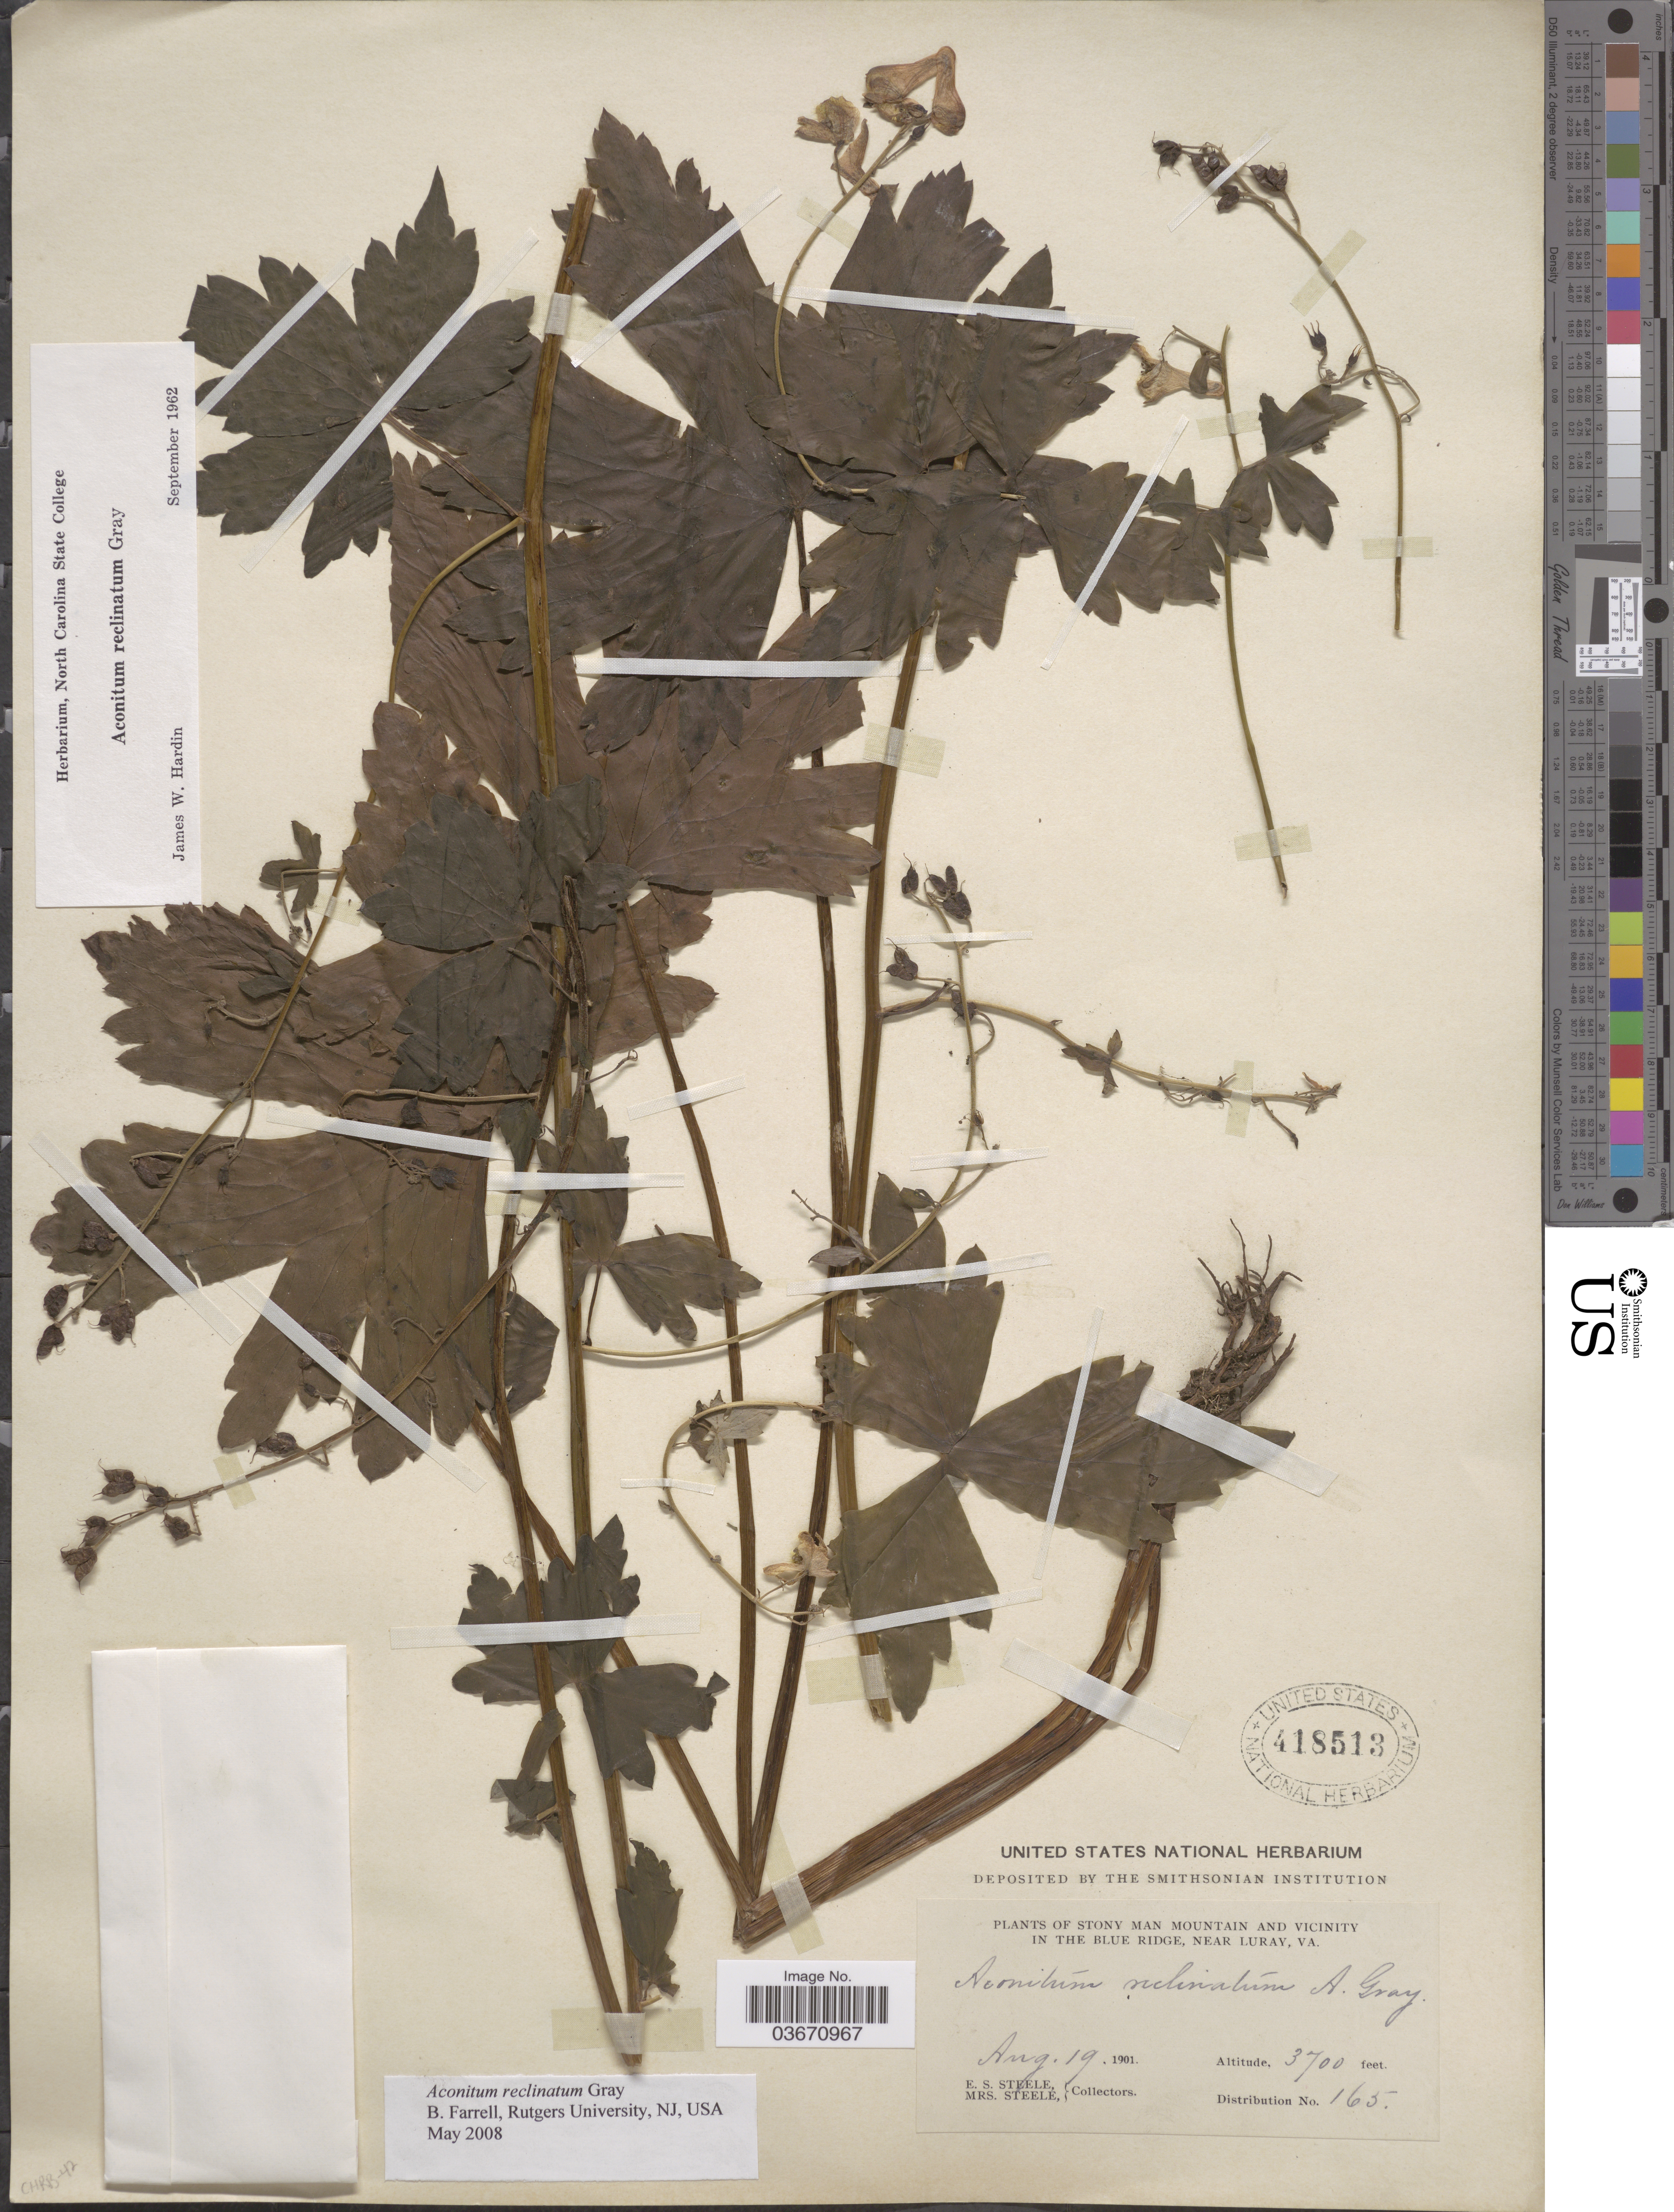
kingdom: Plantae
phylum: Tracheophyta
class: Magnoliopsida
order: Ranunculales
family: Ranunculaceae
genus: Aconitum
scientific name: Aconitum reclinatum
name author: A. Gray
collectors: E. Steele & Mrs. E. S. Steele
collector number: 165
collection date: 1901-08-19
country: United States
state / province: Virginia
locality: Stony Man Mountain and vicinity in the Blue Ridge, near Luray.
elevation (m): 1128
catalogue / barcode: US 418513